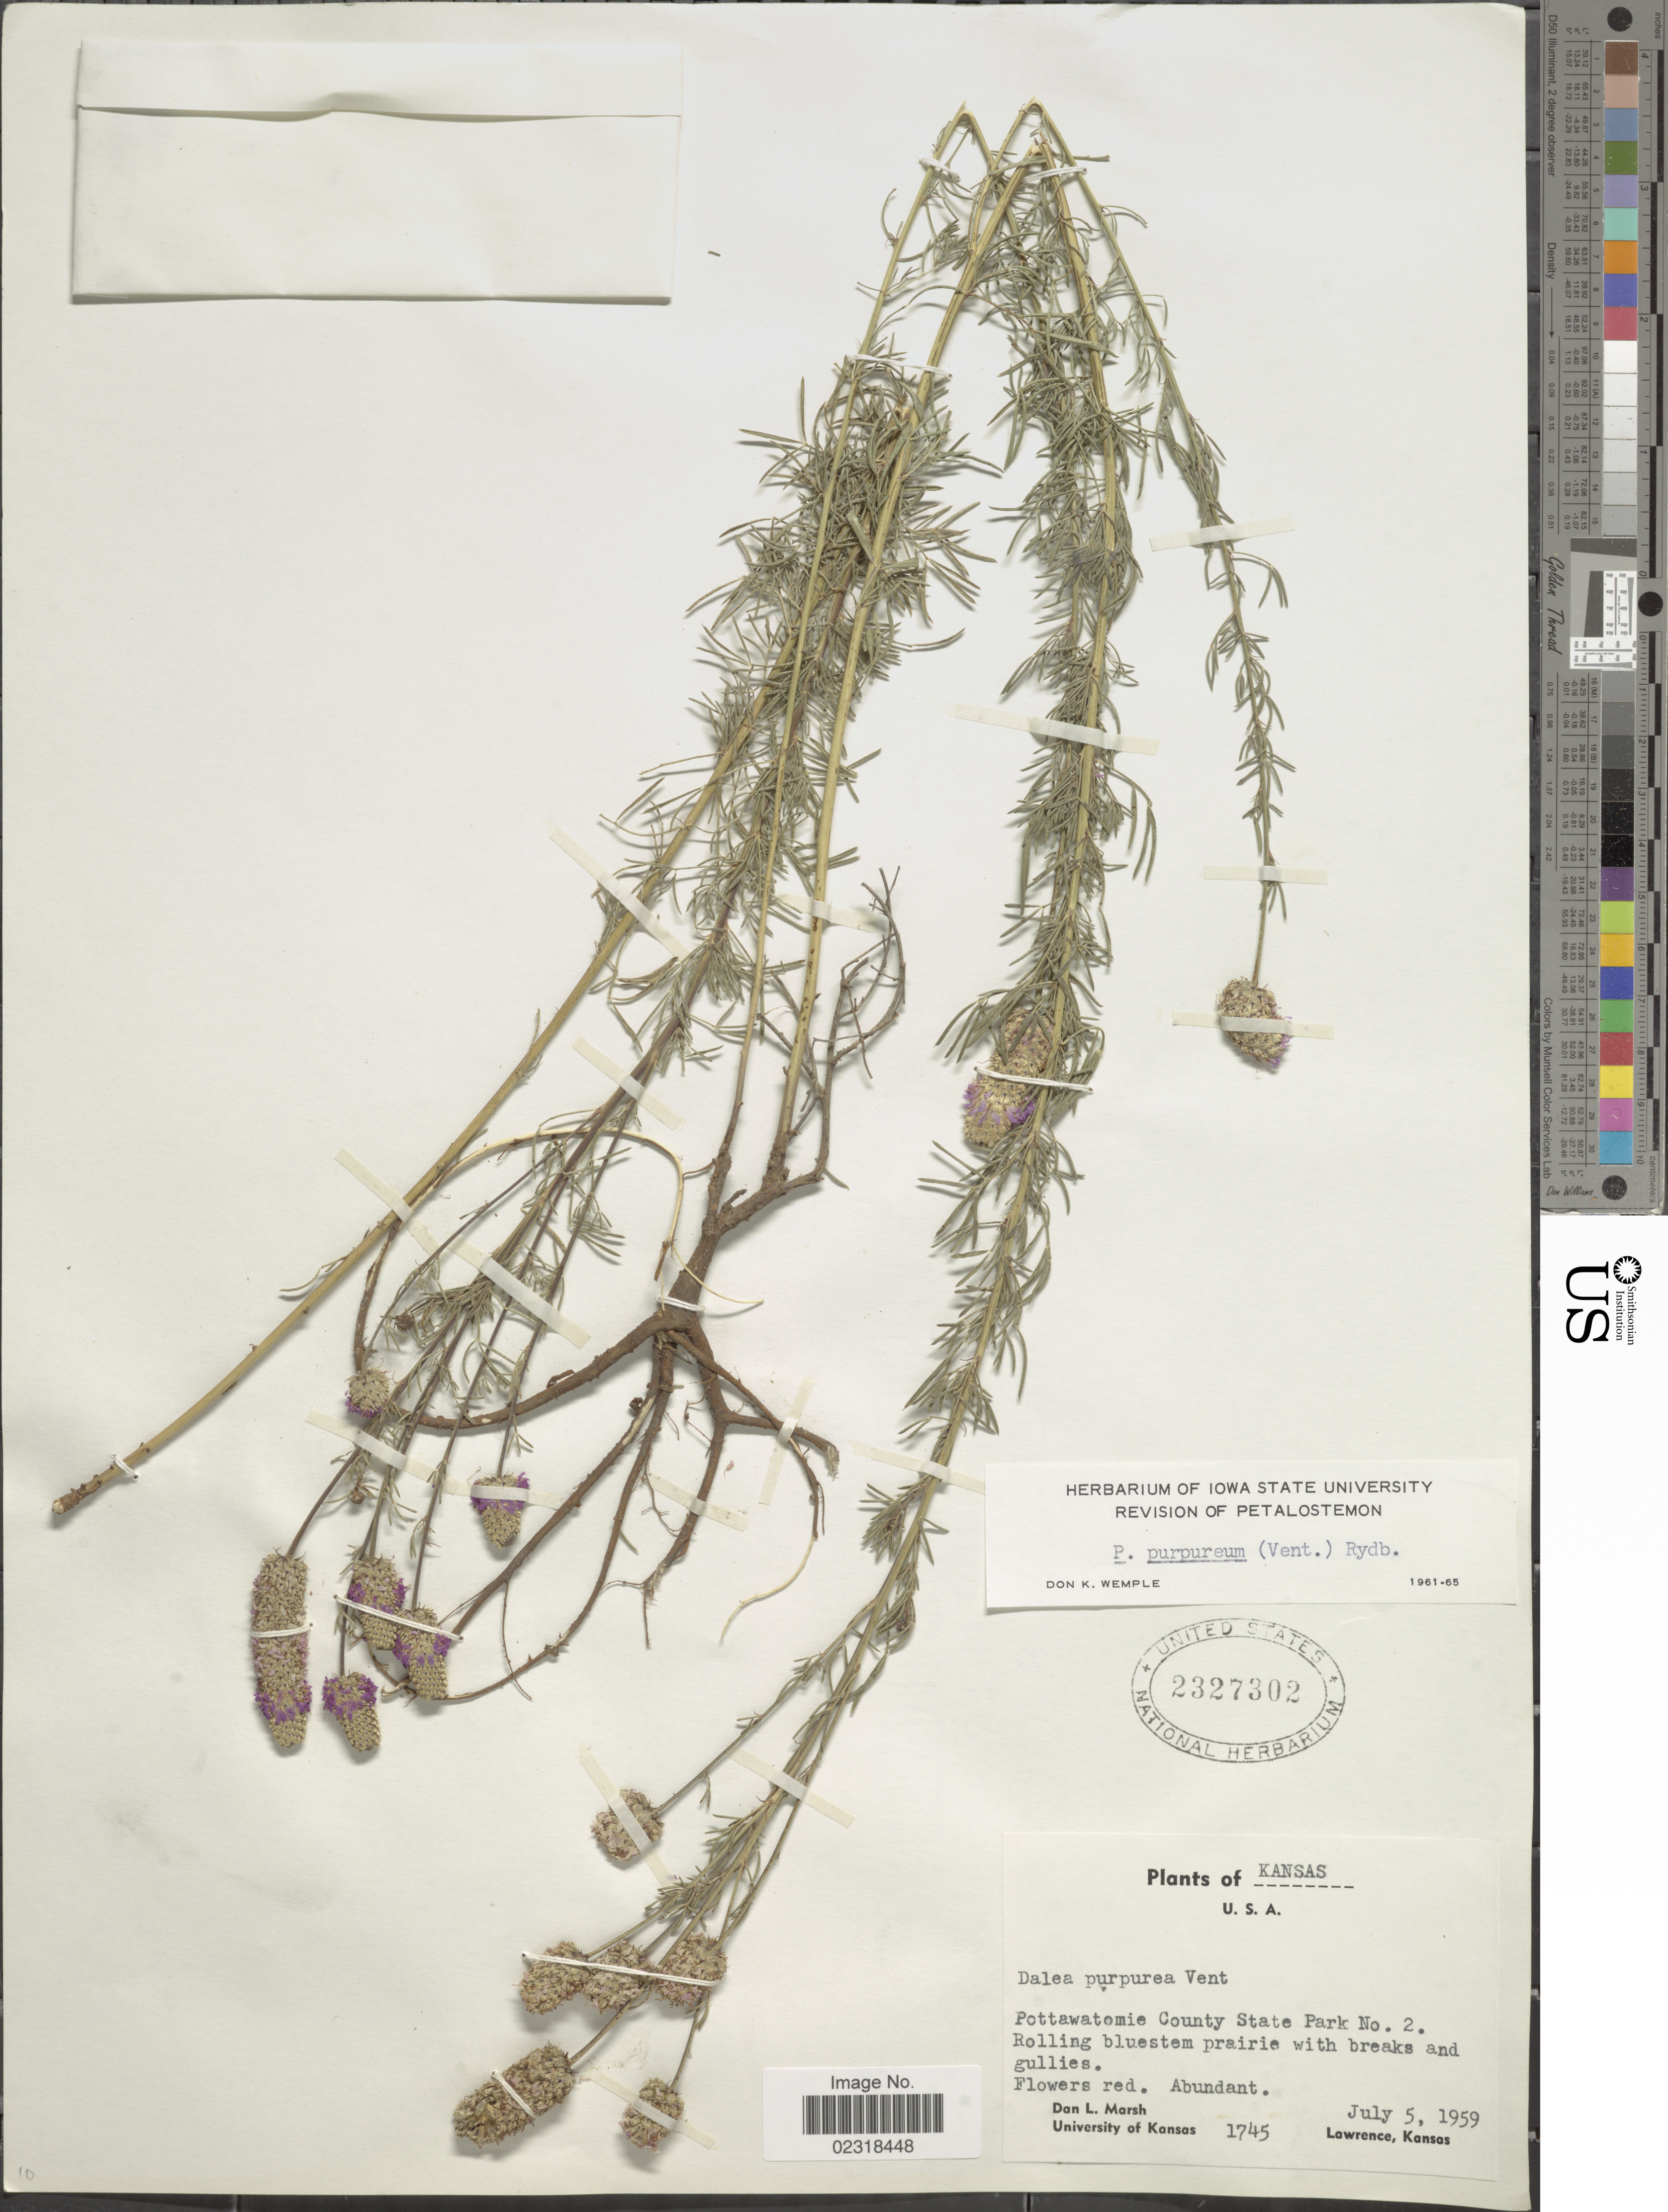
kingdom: Plantae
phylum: Tracheophyta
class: Magnoliopsida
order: Fabales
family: Fabaceae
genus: Dalea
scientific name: Dalea purpurea var. purpurea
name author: Vent.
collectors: D. L. Marsh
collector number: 1745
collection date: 1959-07-05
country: United States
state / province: Kansas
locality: Pottawatomie County State Park No. 2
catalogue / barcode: US 2327302